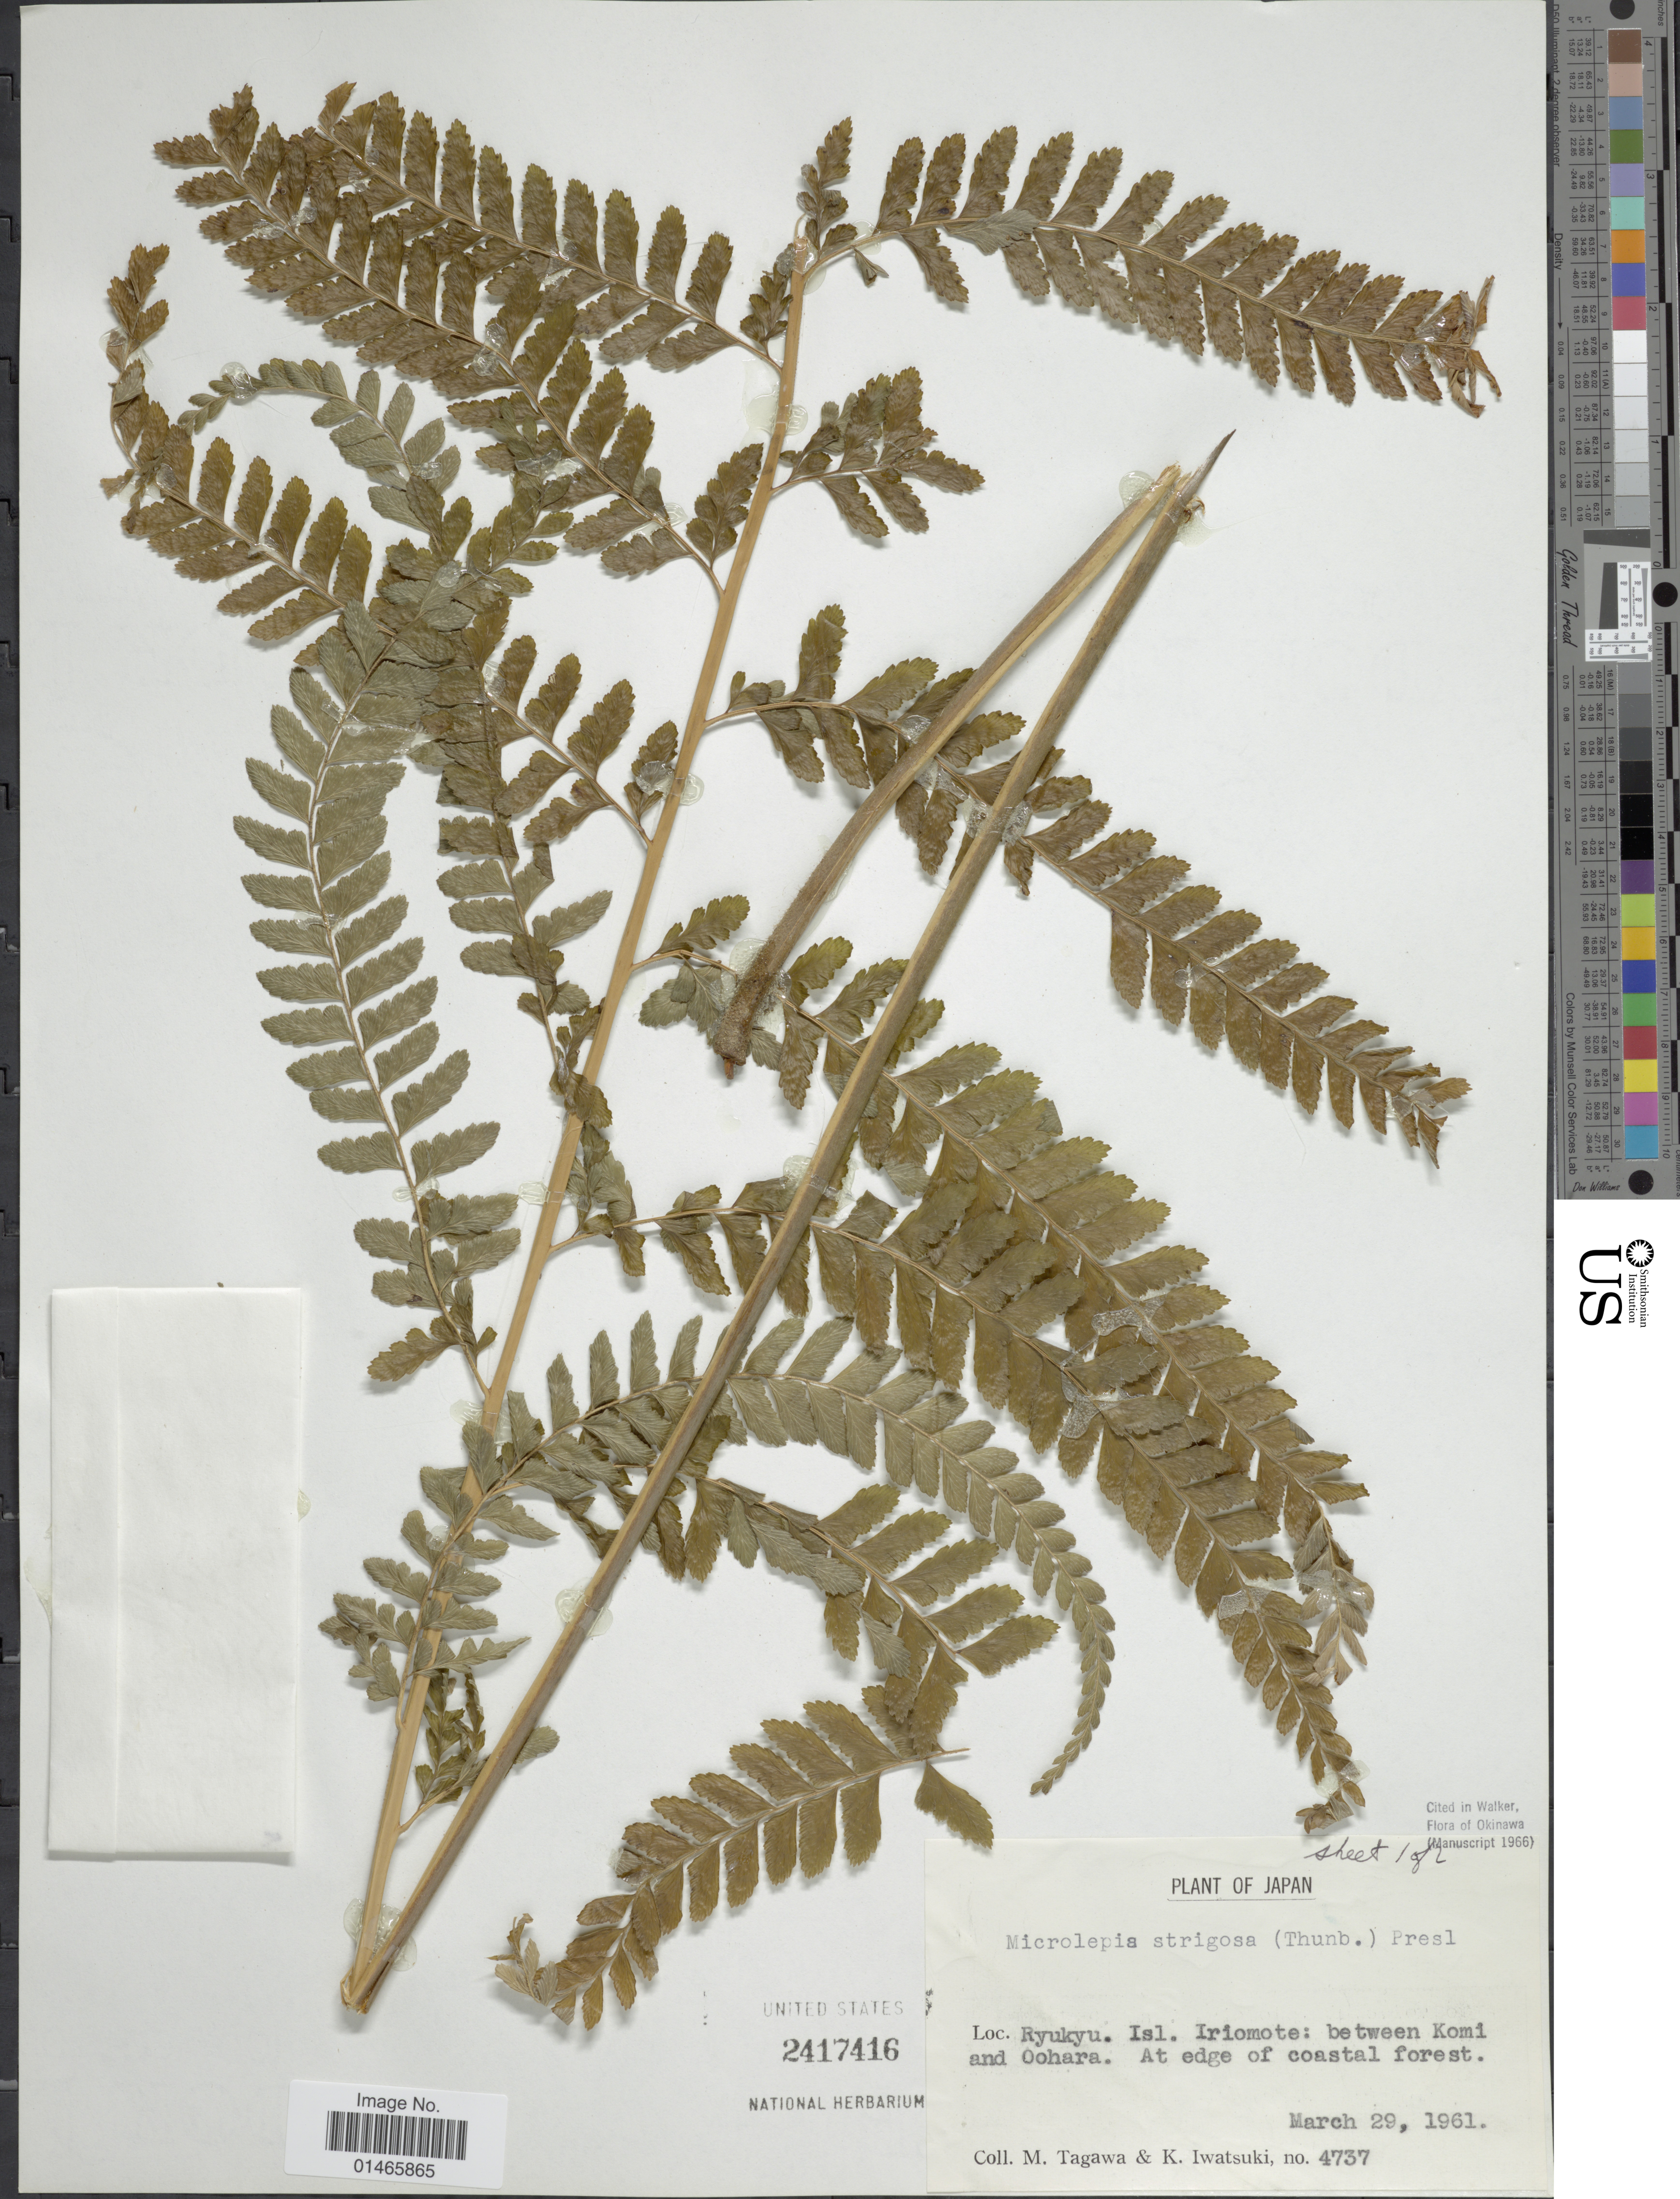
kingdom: Plantae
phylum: Tracheophyta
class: Polypodiopsida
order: Polypodiales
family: Dennstaedtiaceae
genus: Microlepia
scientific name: Microlepia strigosa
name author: (Thunb.) J. Presl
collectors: M. Tagawa & K. Iwatsuki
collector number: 4737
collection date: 1961-03-29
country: Japan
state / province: Okinawa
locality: Ryukyu, Isl. Iriomote: between Komi and Oohara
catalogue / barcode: US 2417416